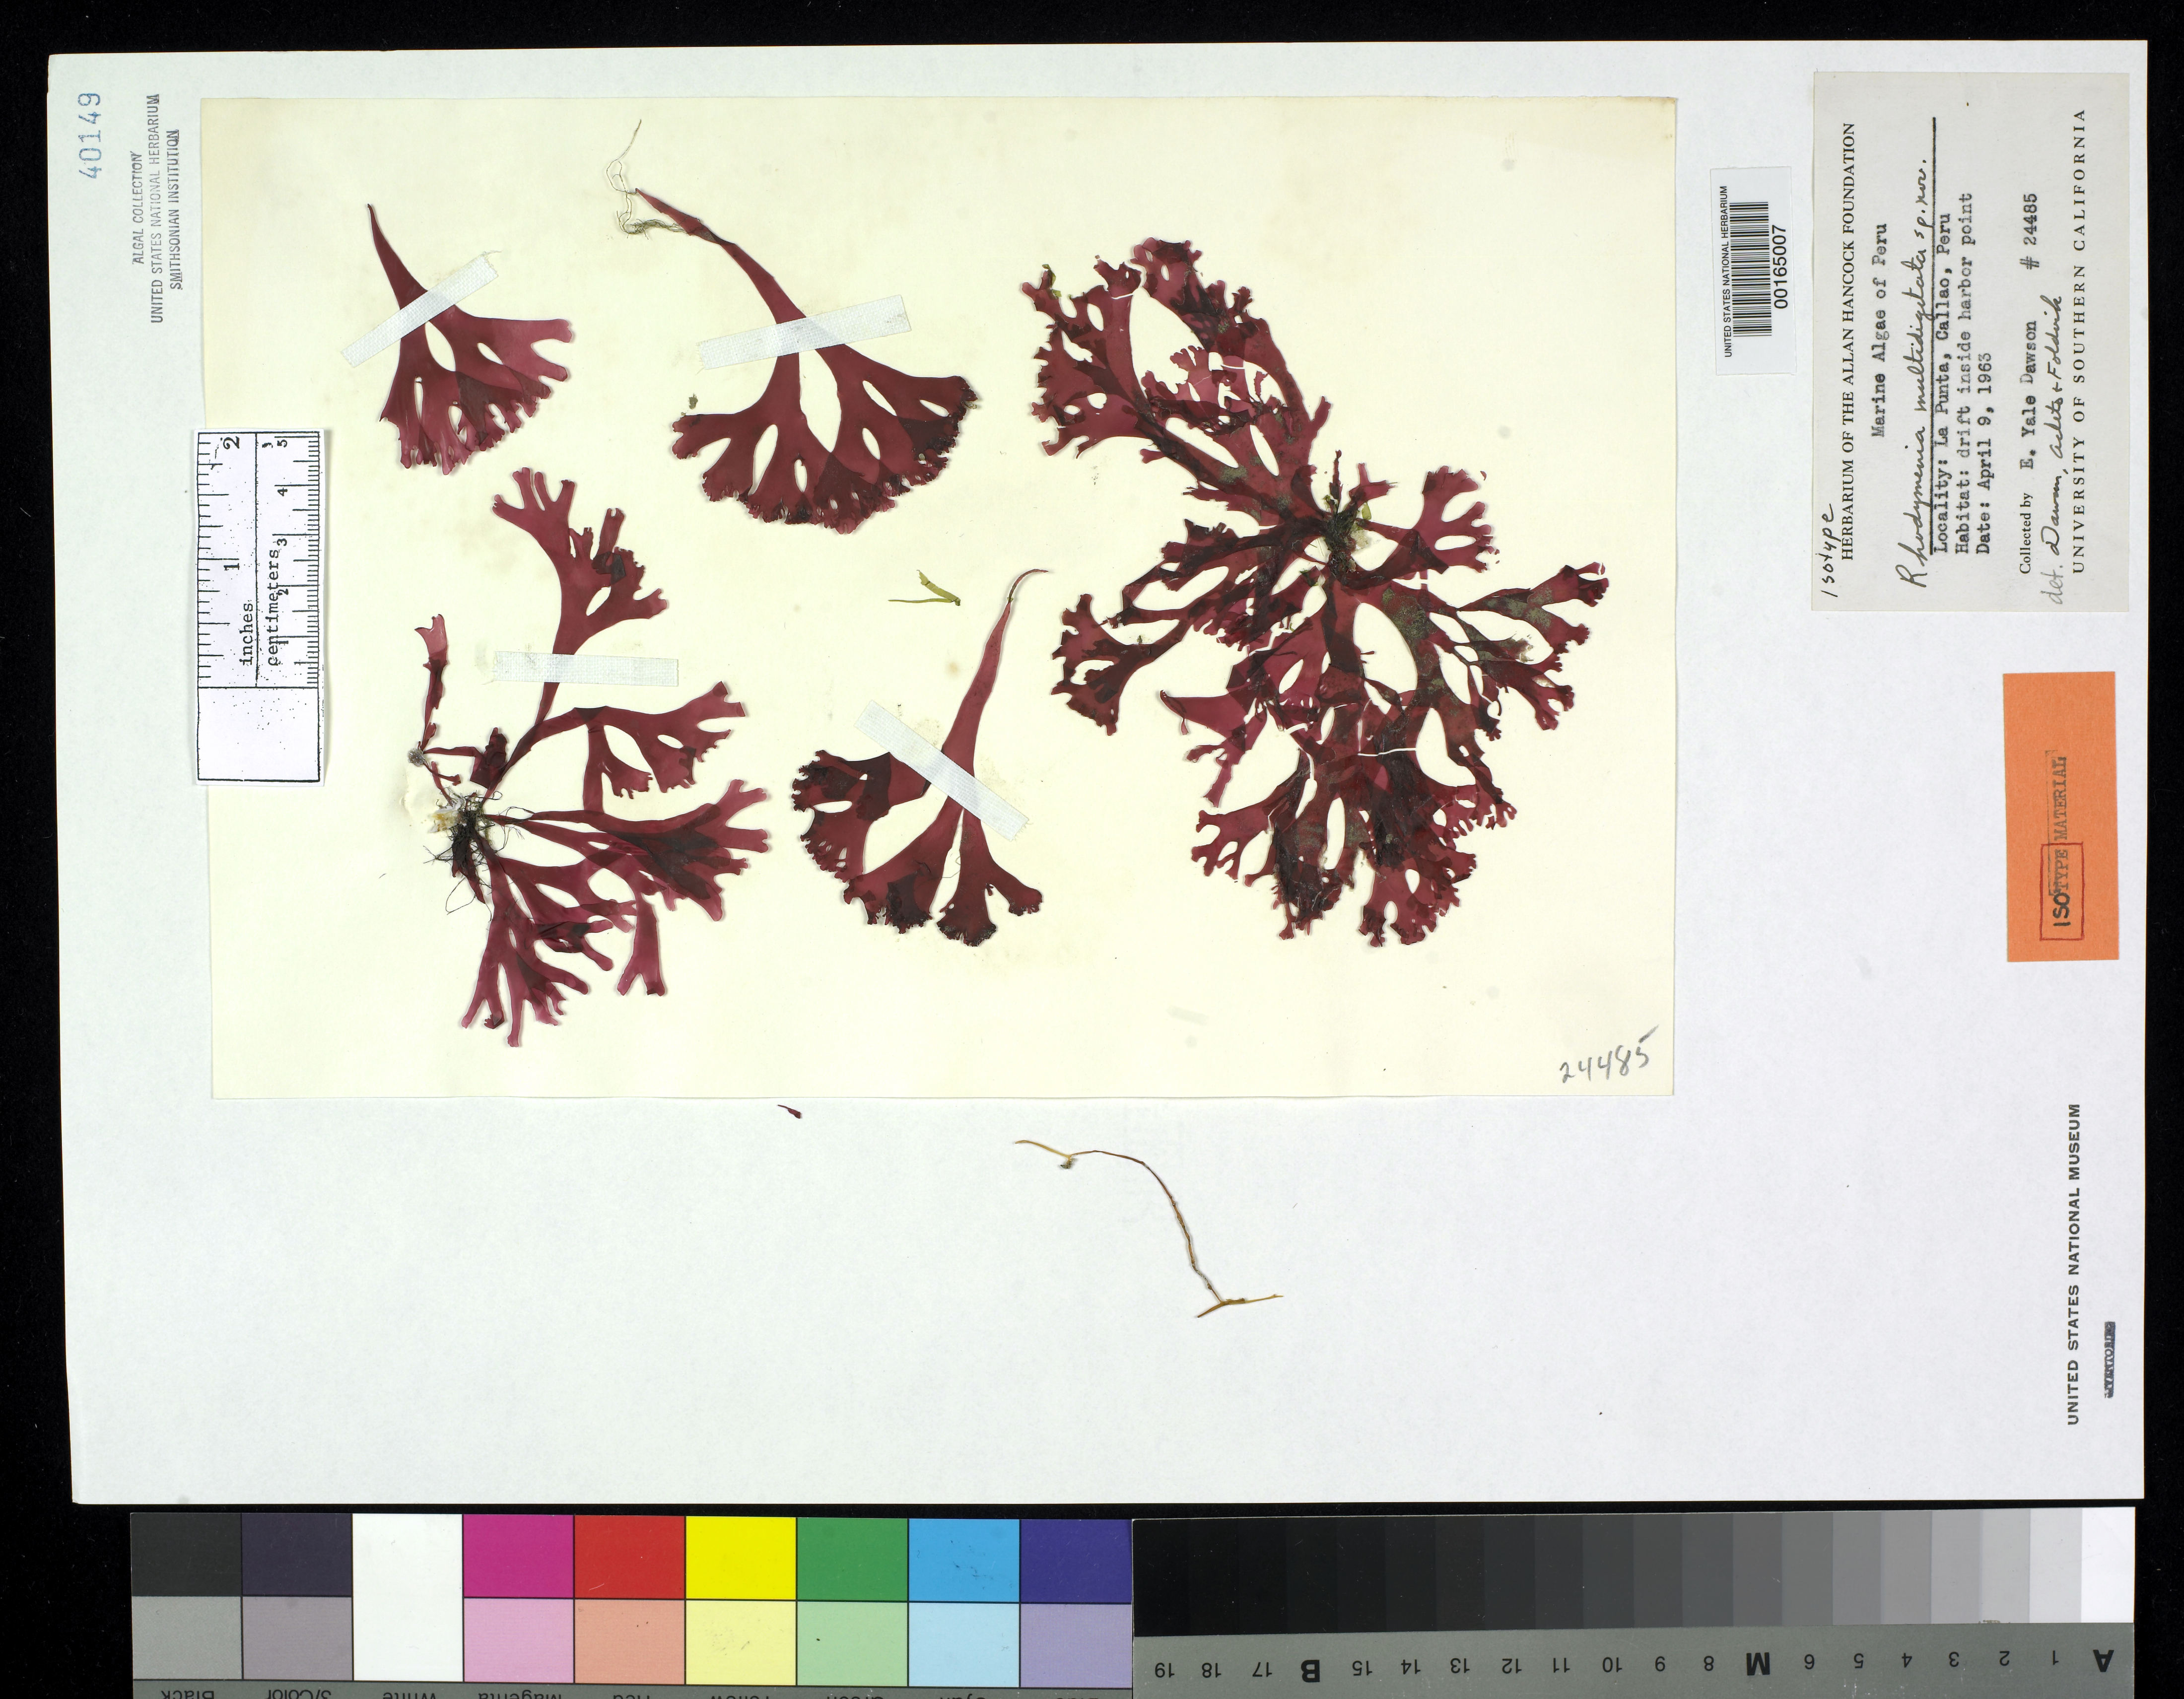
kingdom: Plantae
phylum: Rhodophyta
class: Florideophyceae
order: Rhodymeniales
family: Rhodymeniaceae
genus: Rhodymenia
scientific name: Rhodymenia multidigitata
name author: E.Y. Dawson et al.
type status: Isotype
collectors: E. Y. Dawson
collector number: EYD 24485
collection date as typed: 09 Apr 1963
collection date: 1963-04-09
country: Peru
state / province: Lima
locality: Callao, La Punta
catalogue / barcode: US 40149